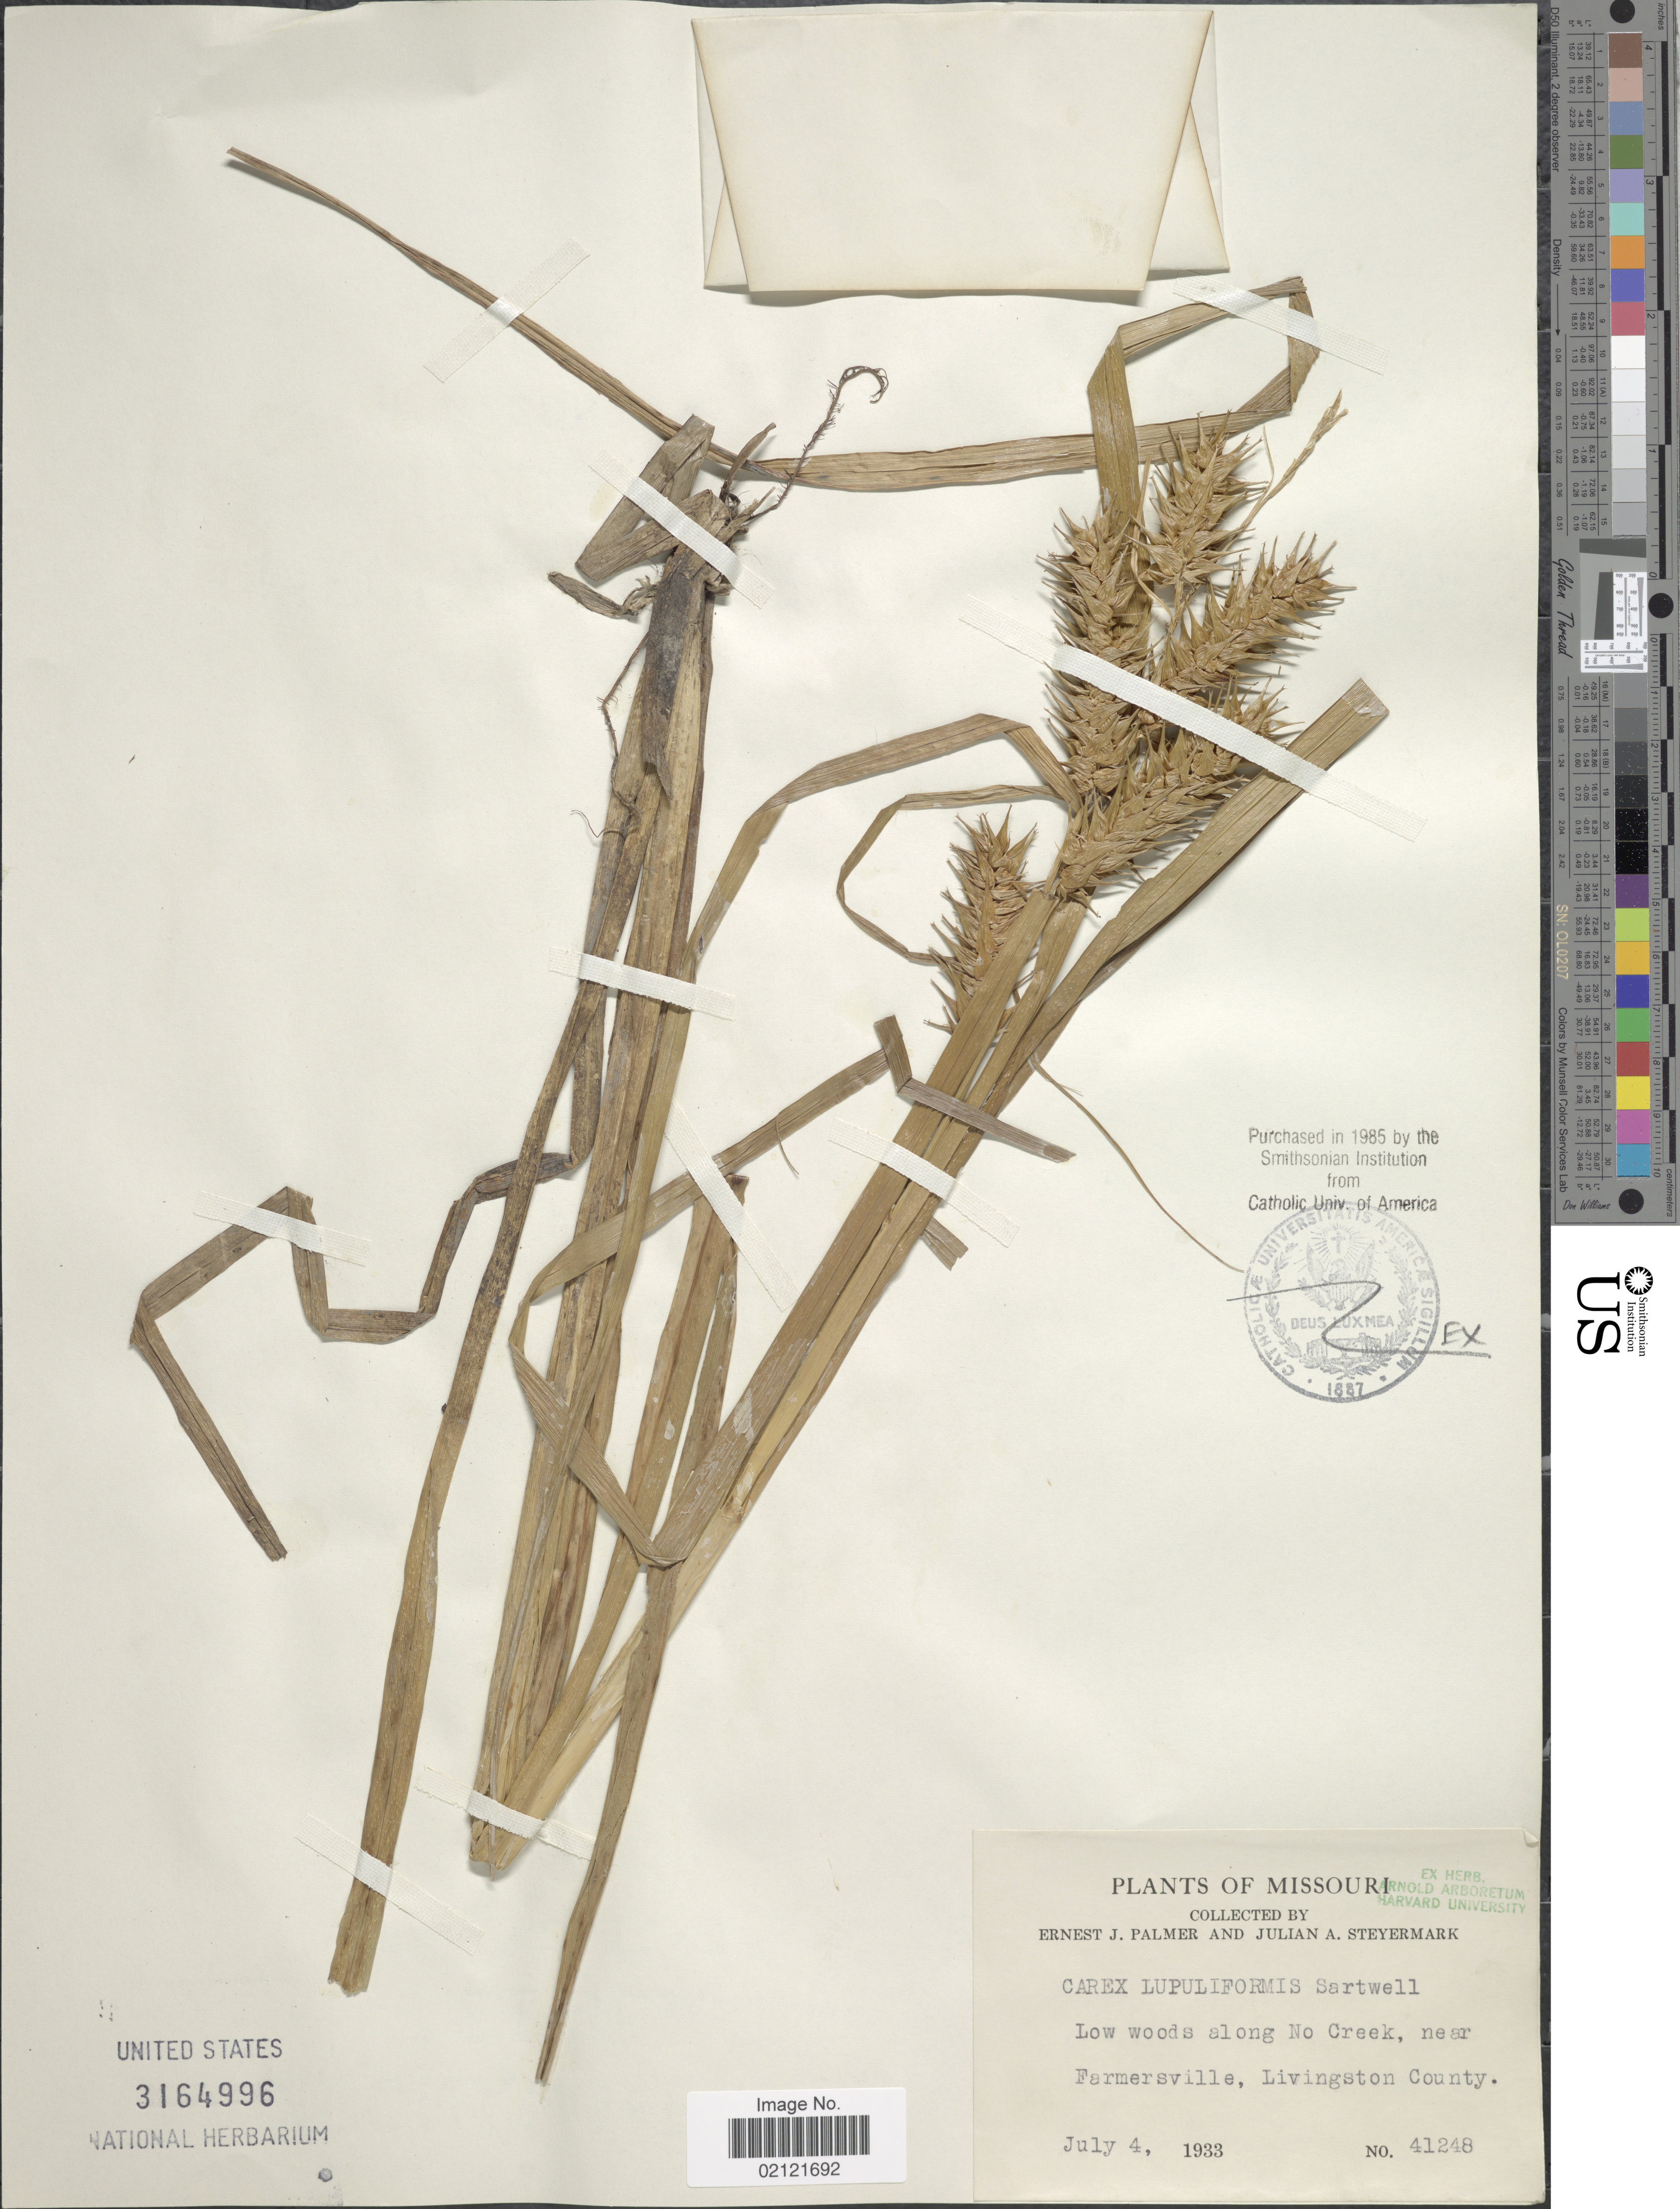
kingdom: Plantae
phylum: Tracheophyta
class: Liliopsida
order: Poales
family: Cyperaceae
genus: Carex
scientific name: Carex lupuliformis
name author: Sartwell ex Dewey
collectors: E. J. Palmer & J. Steyermark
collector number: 41248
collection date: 1933-07-04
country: United States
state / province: Missouri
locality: Low woods along No Creek, near Farmersville, Livingston County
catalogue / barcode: US 3164996